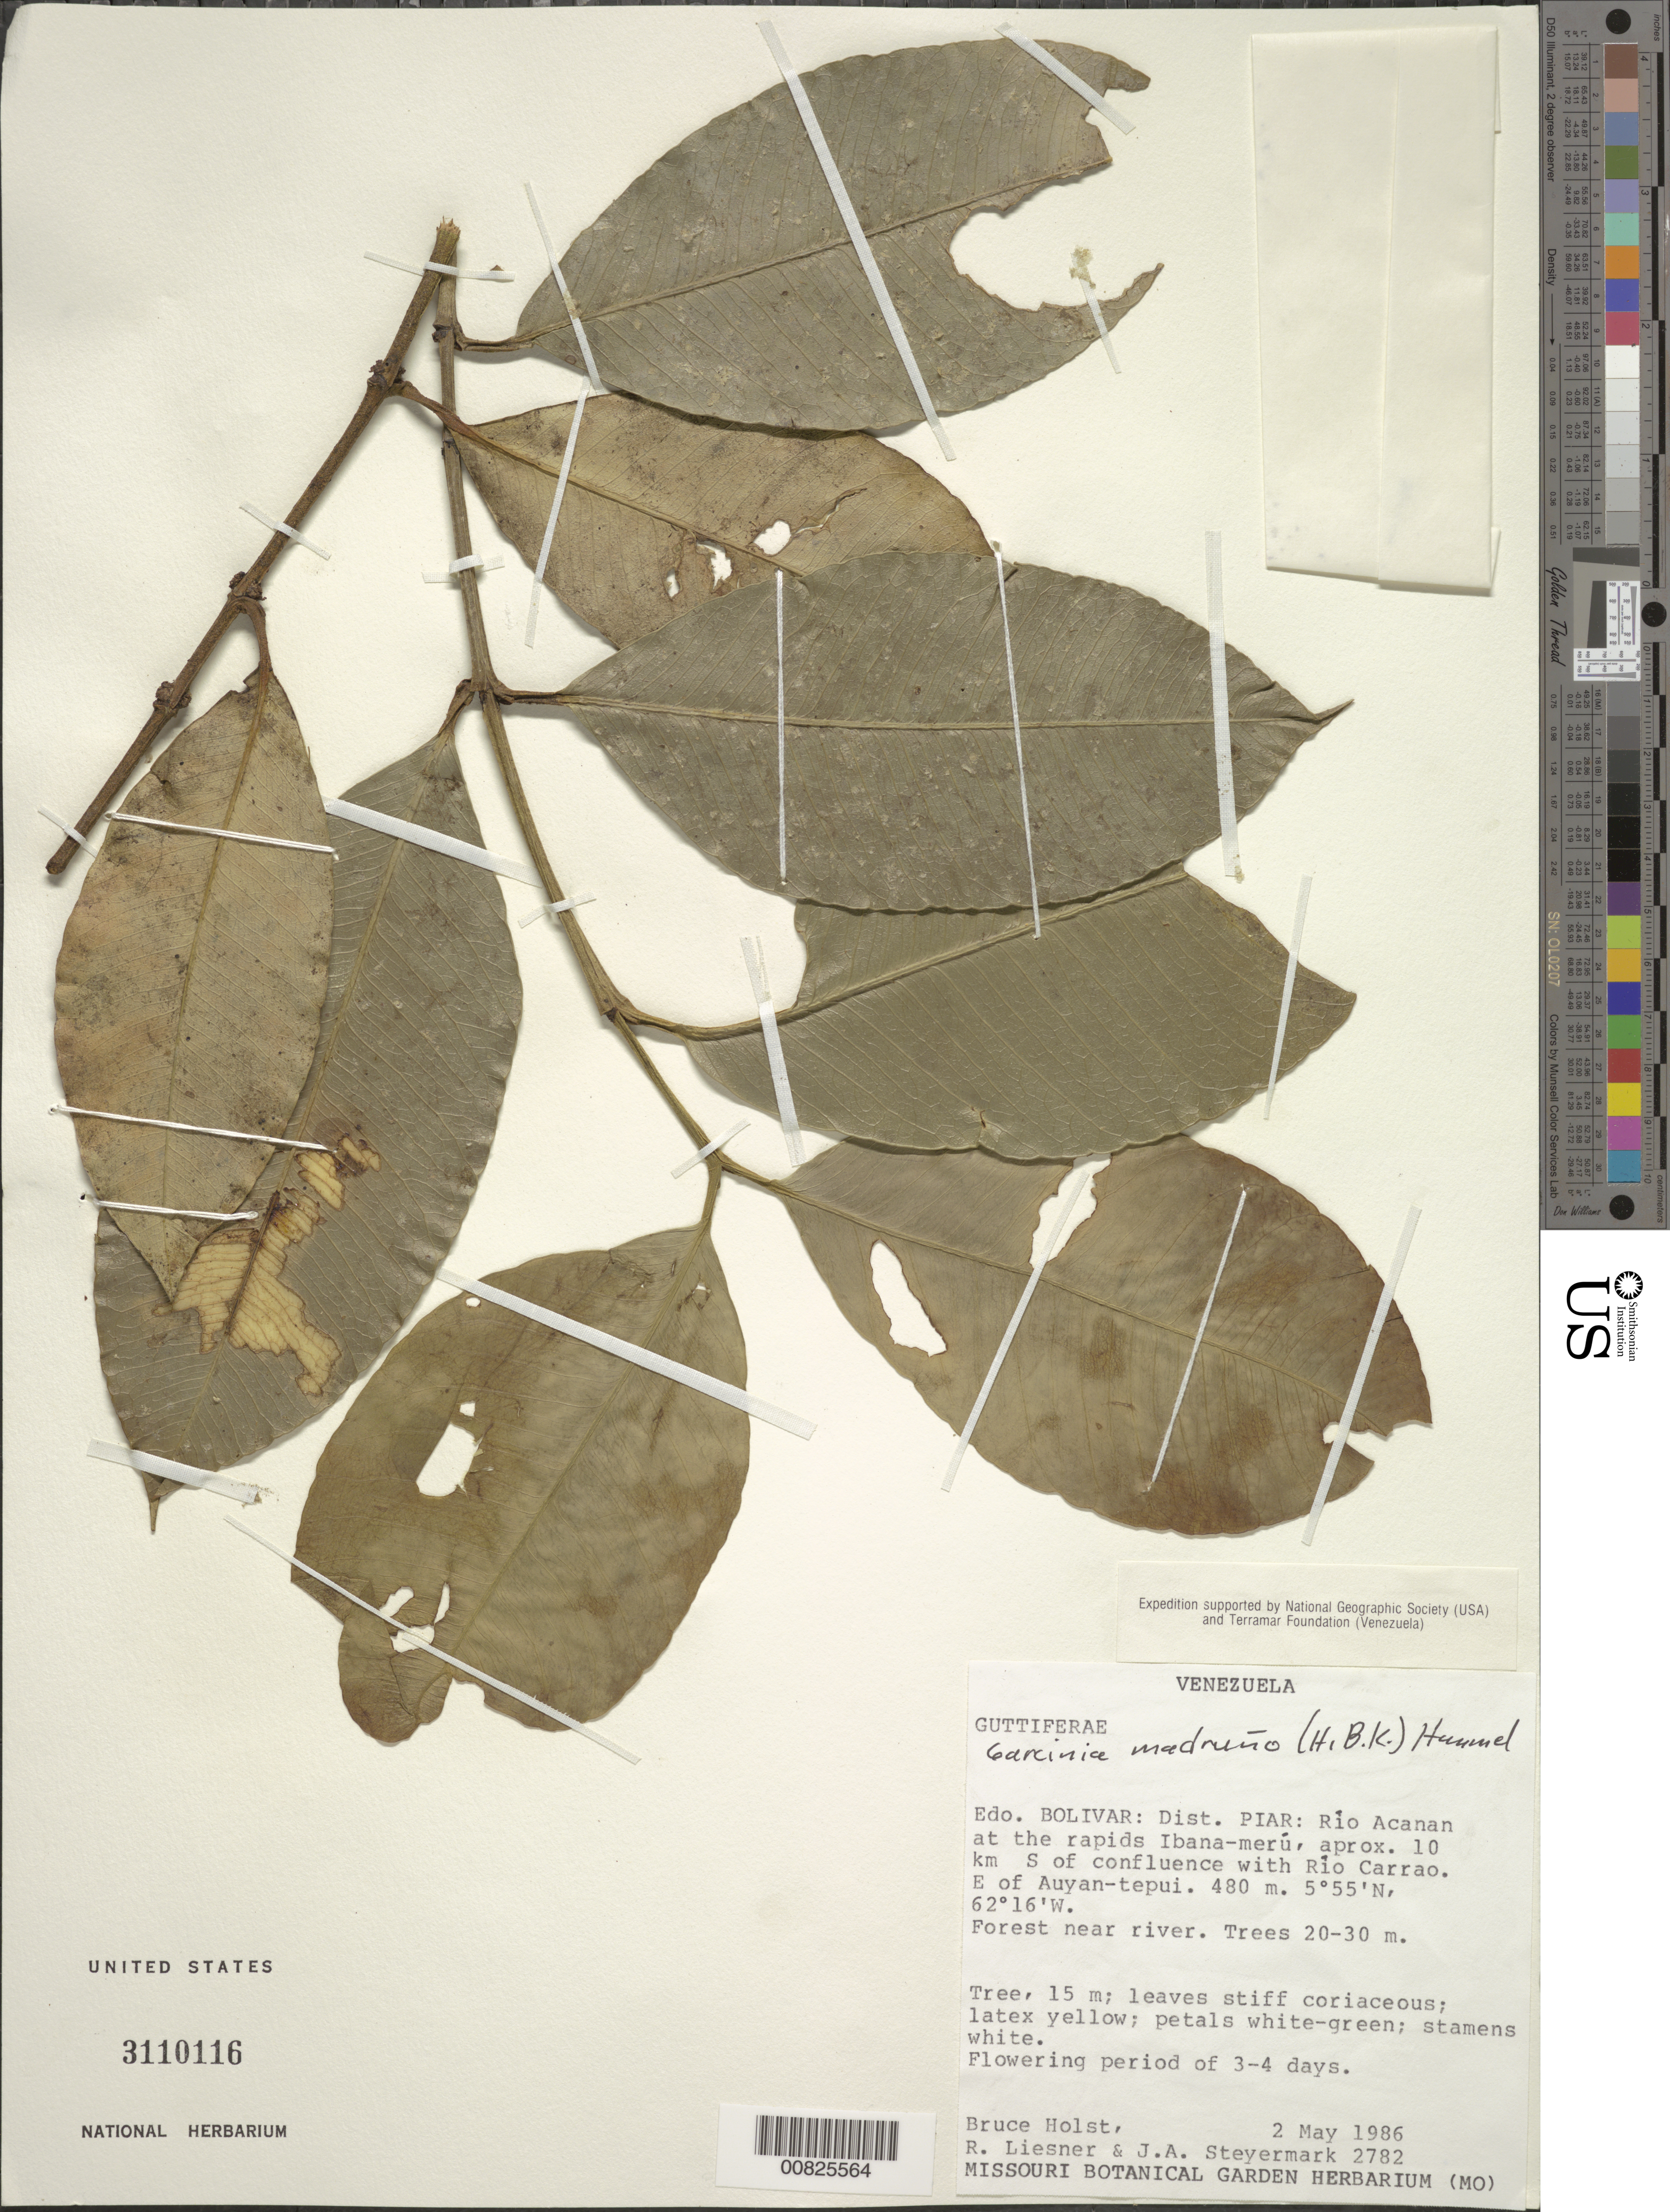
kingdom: Plantae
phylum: Tracheophyta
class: Magnoliopsida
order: Malpighiales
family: Clusiaceae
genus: Garcinia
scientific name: Garcinia madruno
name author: (Kunth) Hammel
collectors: B. Holst, R. L. Liesner & J. Steyermark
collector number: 2782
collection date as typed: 2-May-86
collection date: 1986-05-02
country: Venezuela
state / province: Bolívar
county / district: Piar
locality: Río Acanan at rapids Ibana-meru, 10 km S of confluence with Río Carrao, E of Auyan-tepuí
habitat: Forest near river, trees 20-30 m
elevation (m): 480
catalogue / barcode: US 3110116